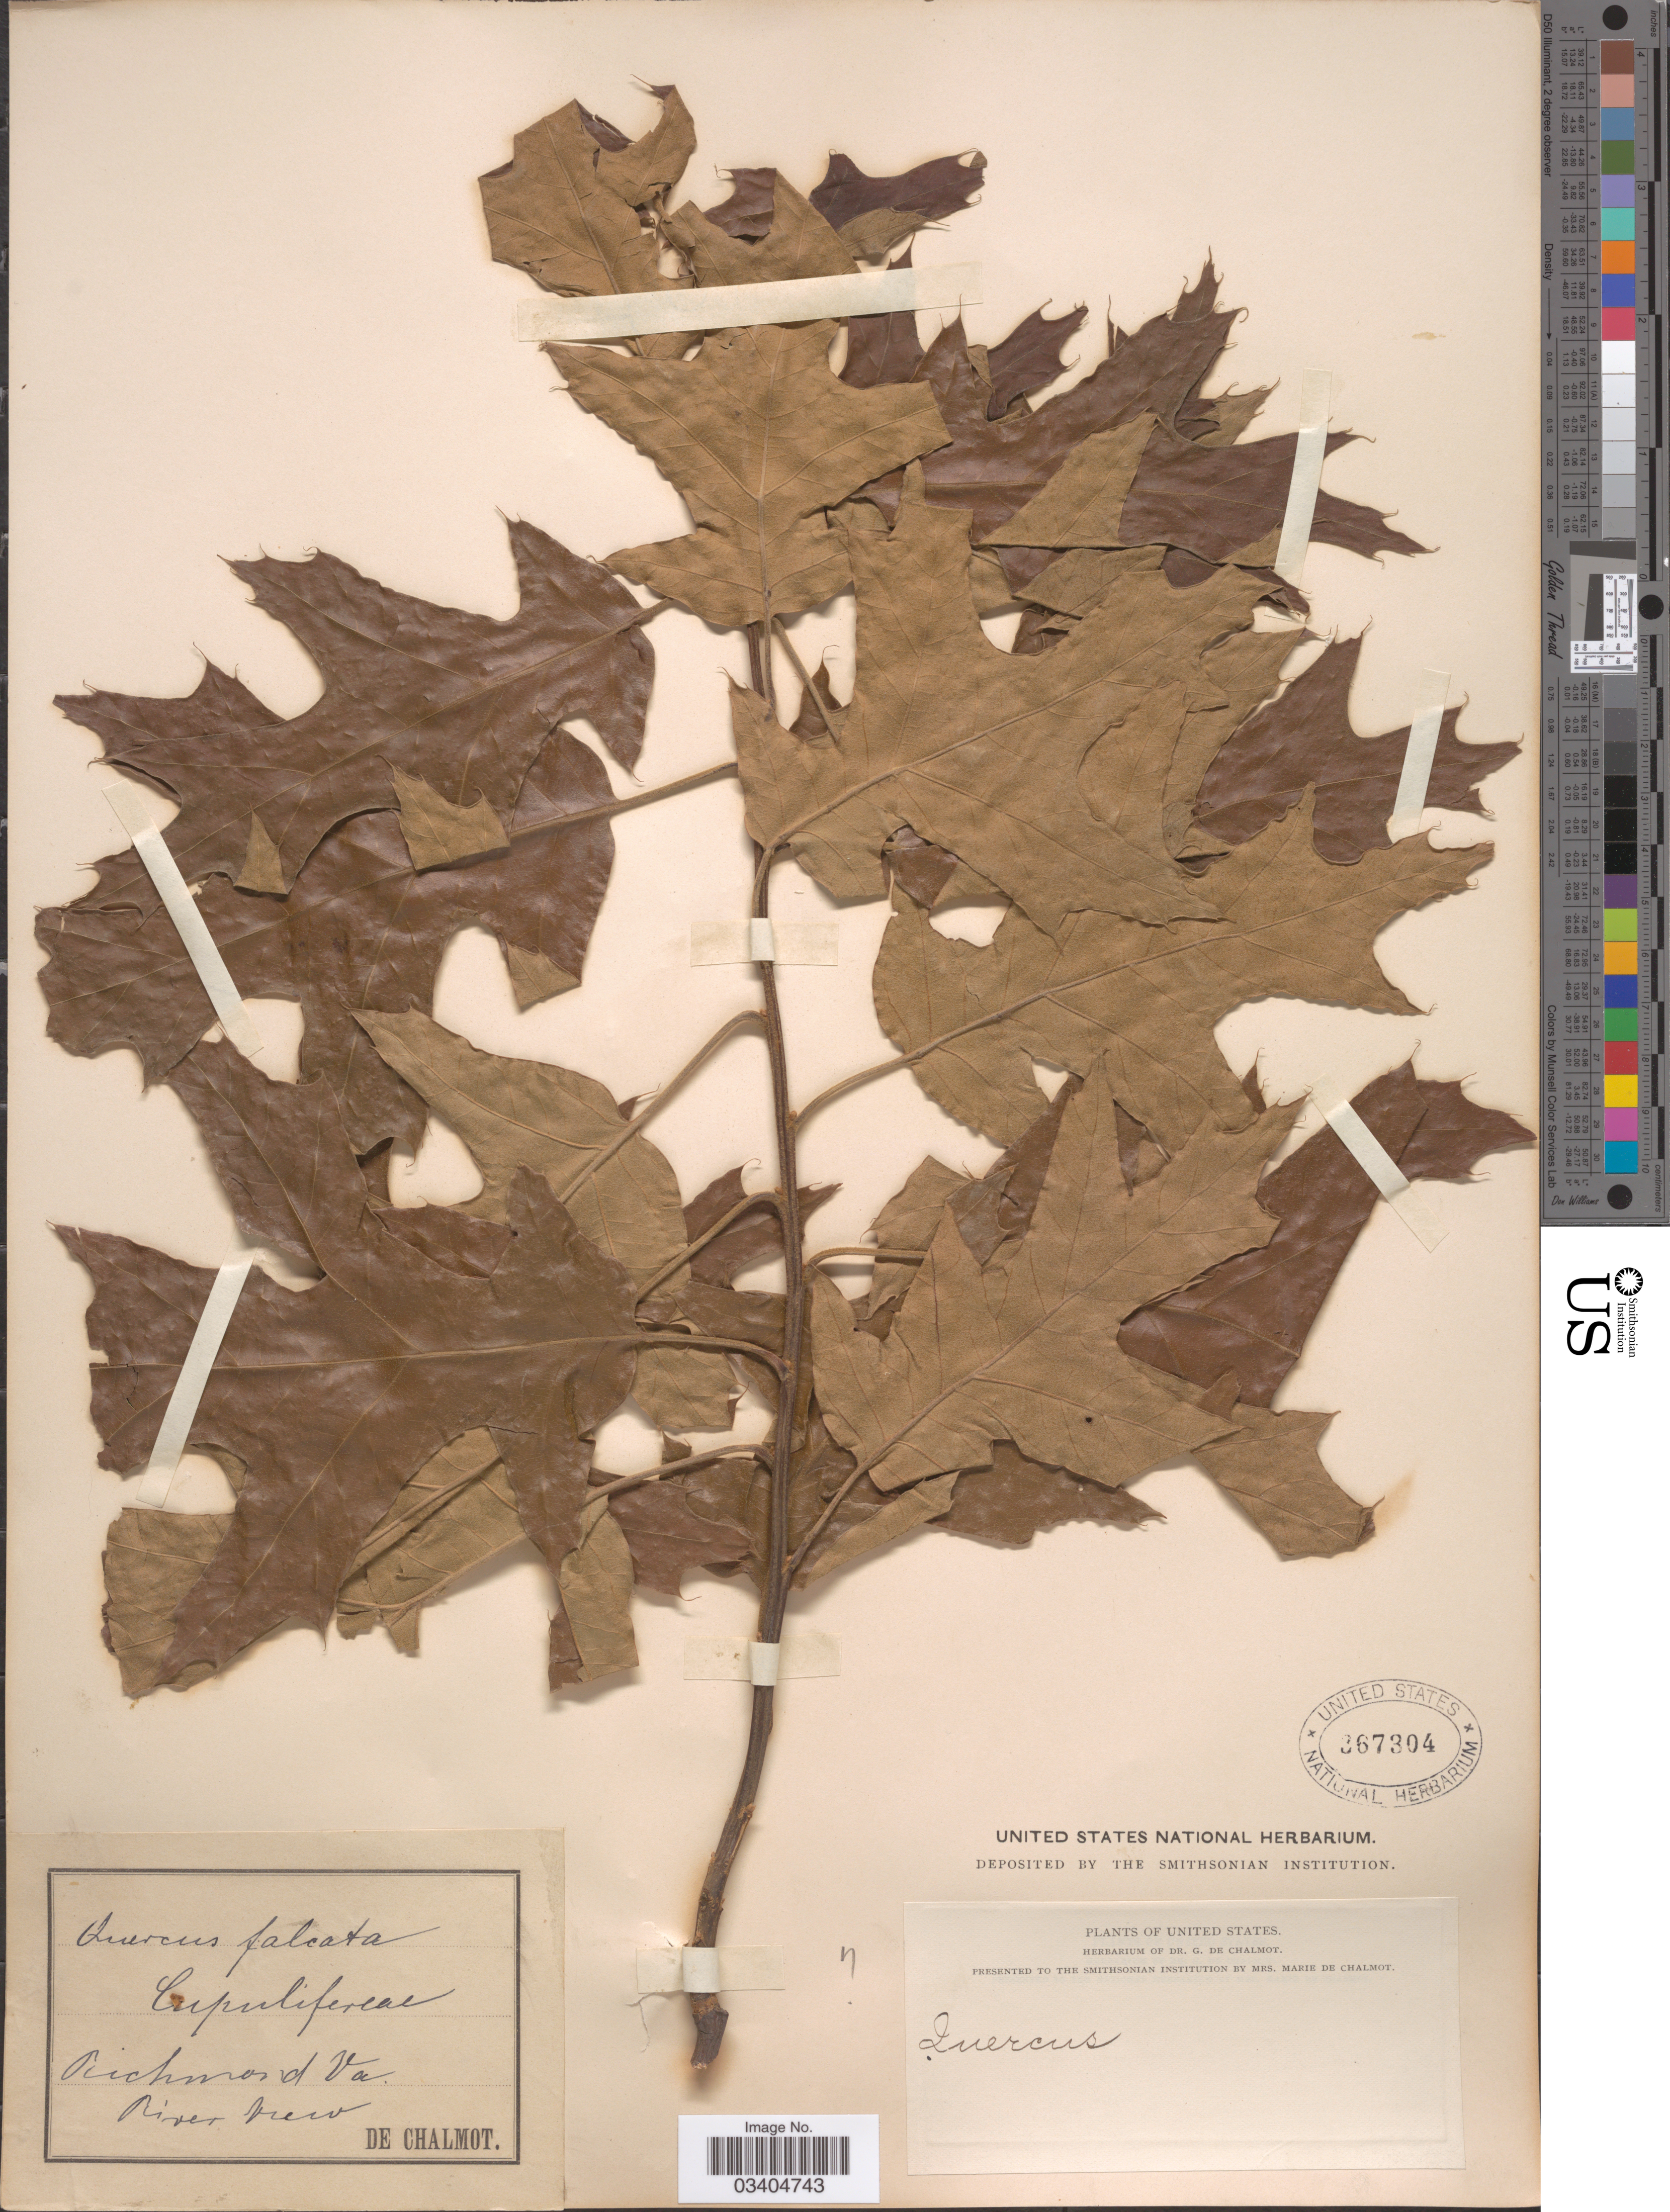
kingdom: Plantae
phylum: Tracheophyta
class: Magnoliopsida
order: Fagales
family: Fagaceae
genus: Quercus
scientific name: Quercus falcata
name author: Michx.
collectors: G. de Chalmot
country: United States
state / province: Virginia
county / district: City of Richmond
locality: Richmond. River View.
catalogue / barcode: US 367304